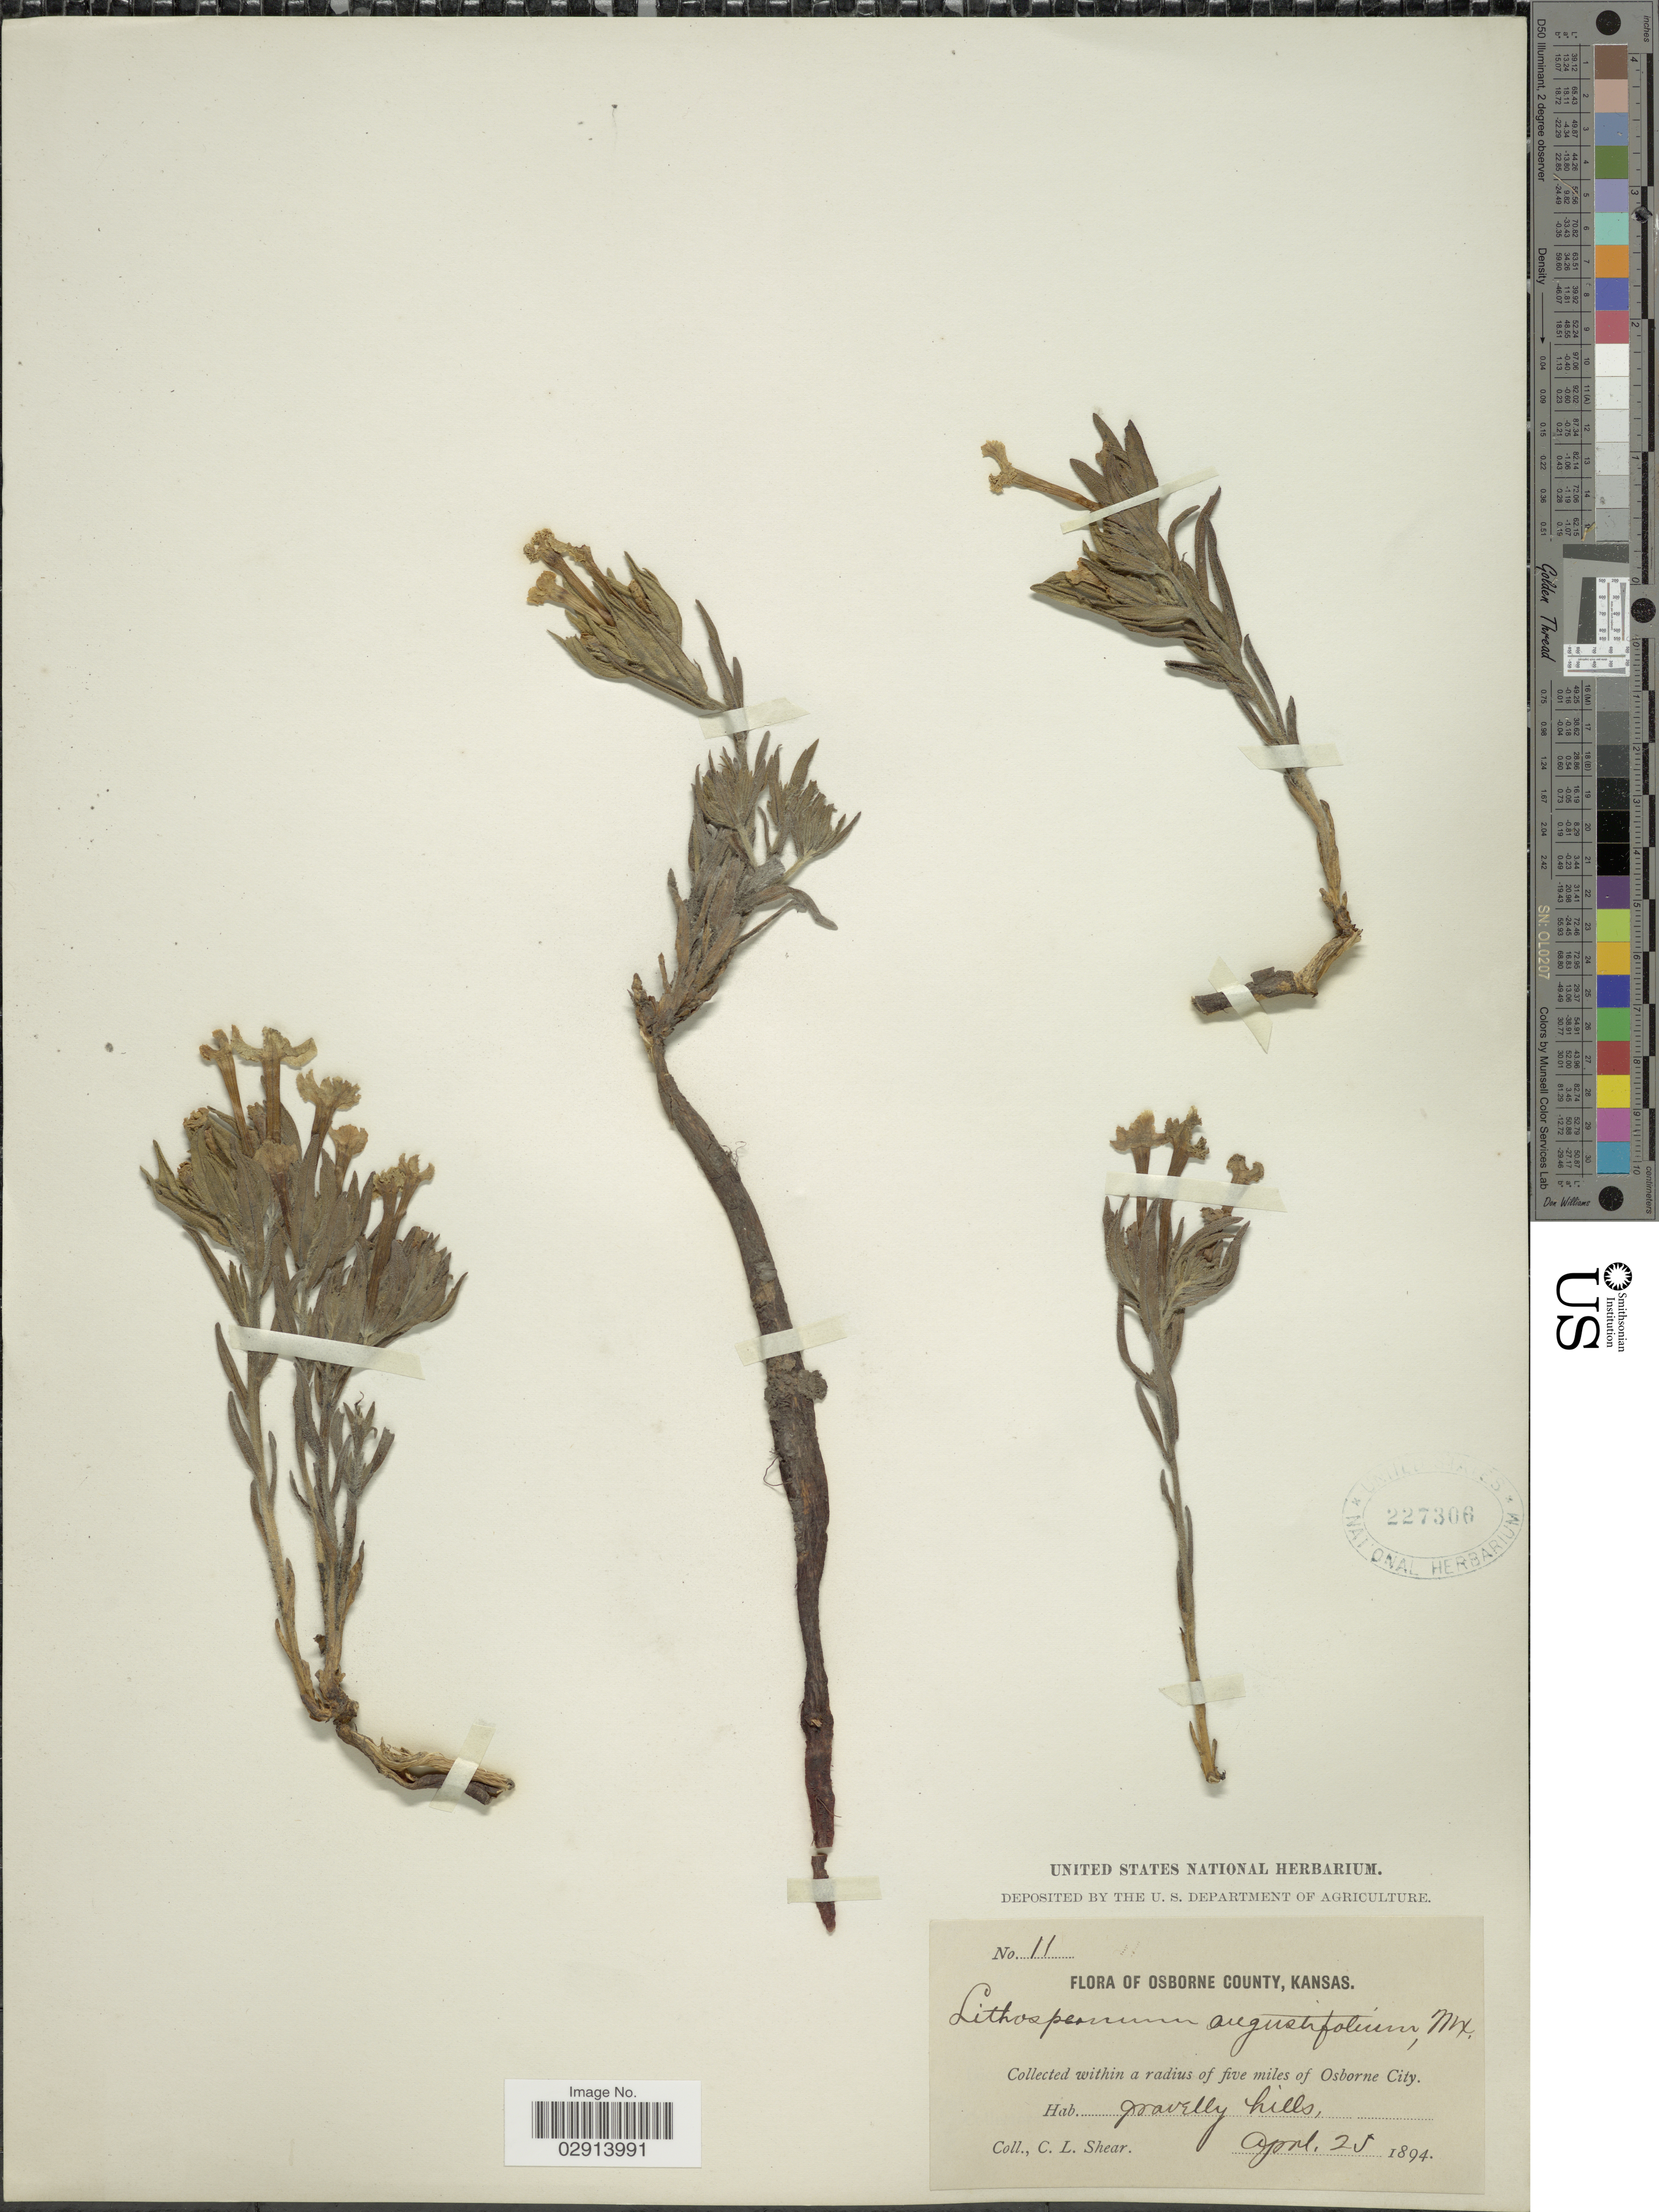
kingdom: Plantae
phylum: Tracheophyta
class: Magnoliopsida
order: Boraginales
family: Boraginaceae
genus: Lithospermum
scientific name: Lithospermum incisum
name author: Lehm.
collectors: C. L. Shear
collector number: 11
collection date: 1894-04-25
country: United States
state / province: Kansas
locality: Osborne County, within a radius of five miles of Osborne City.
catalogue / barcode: US 227306